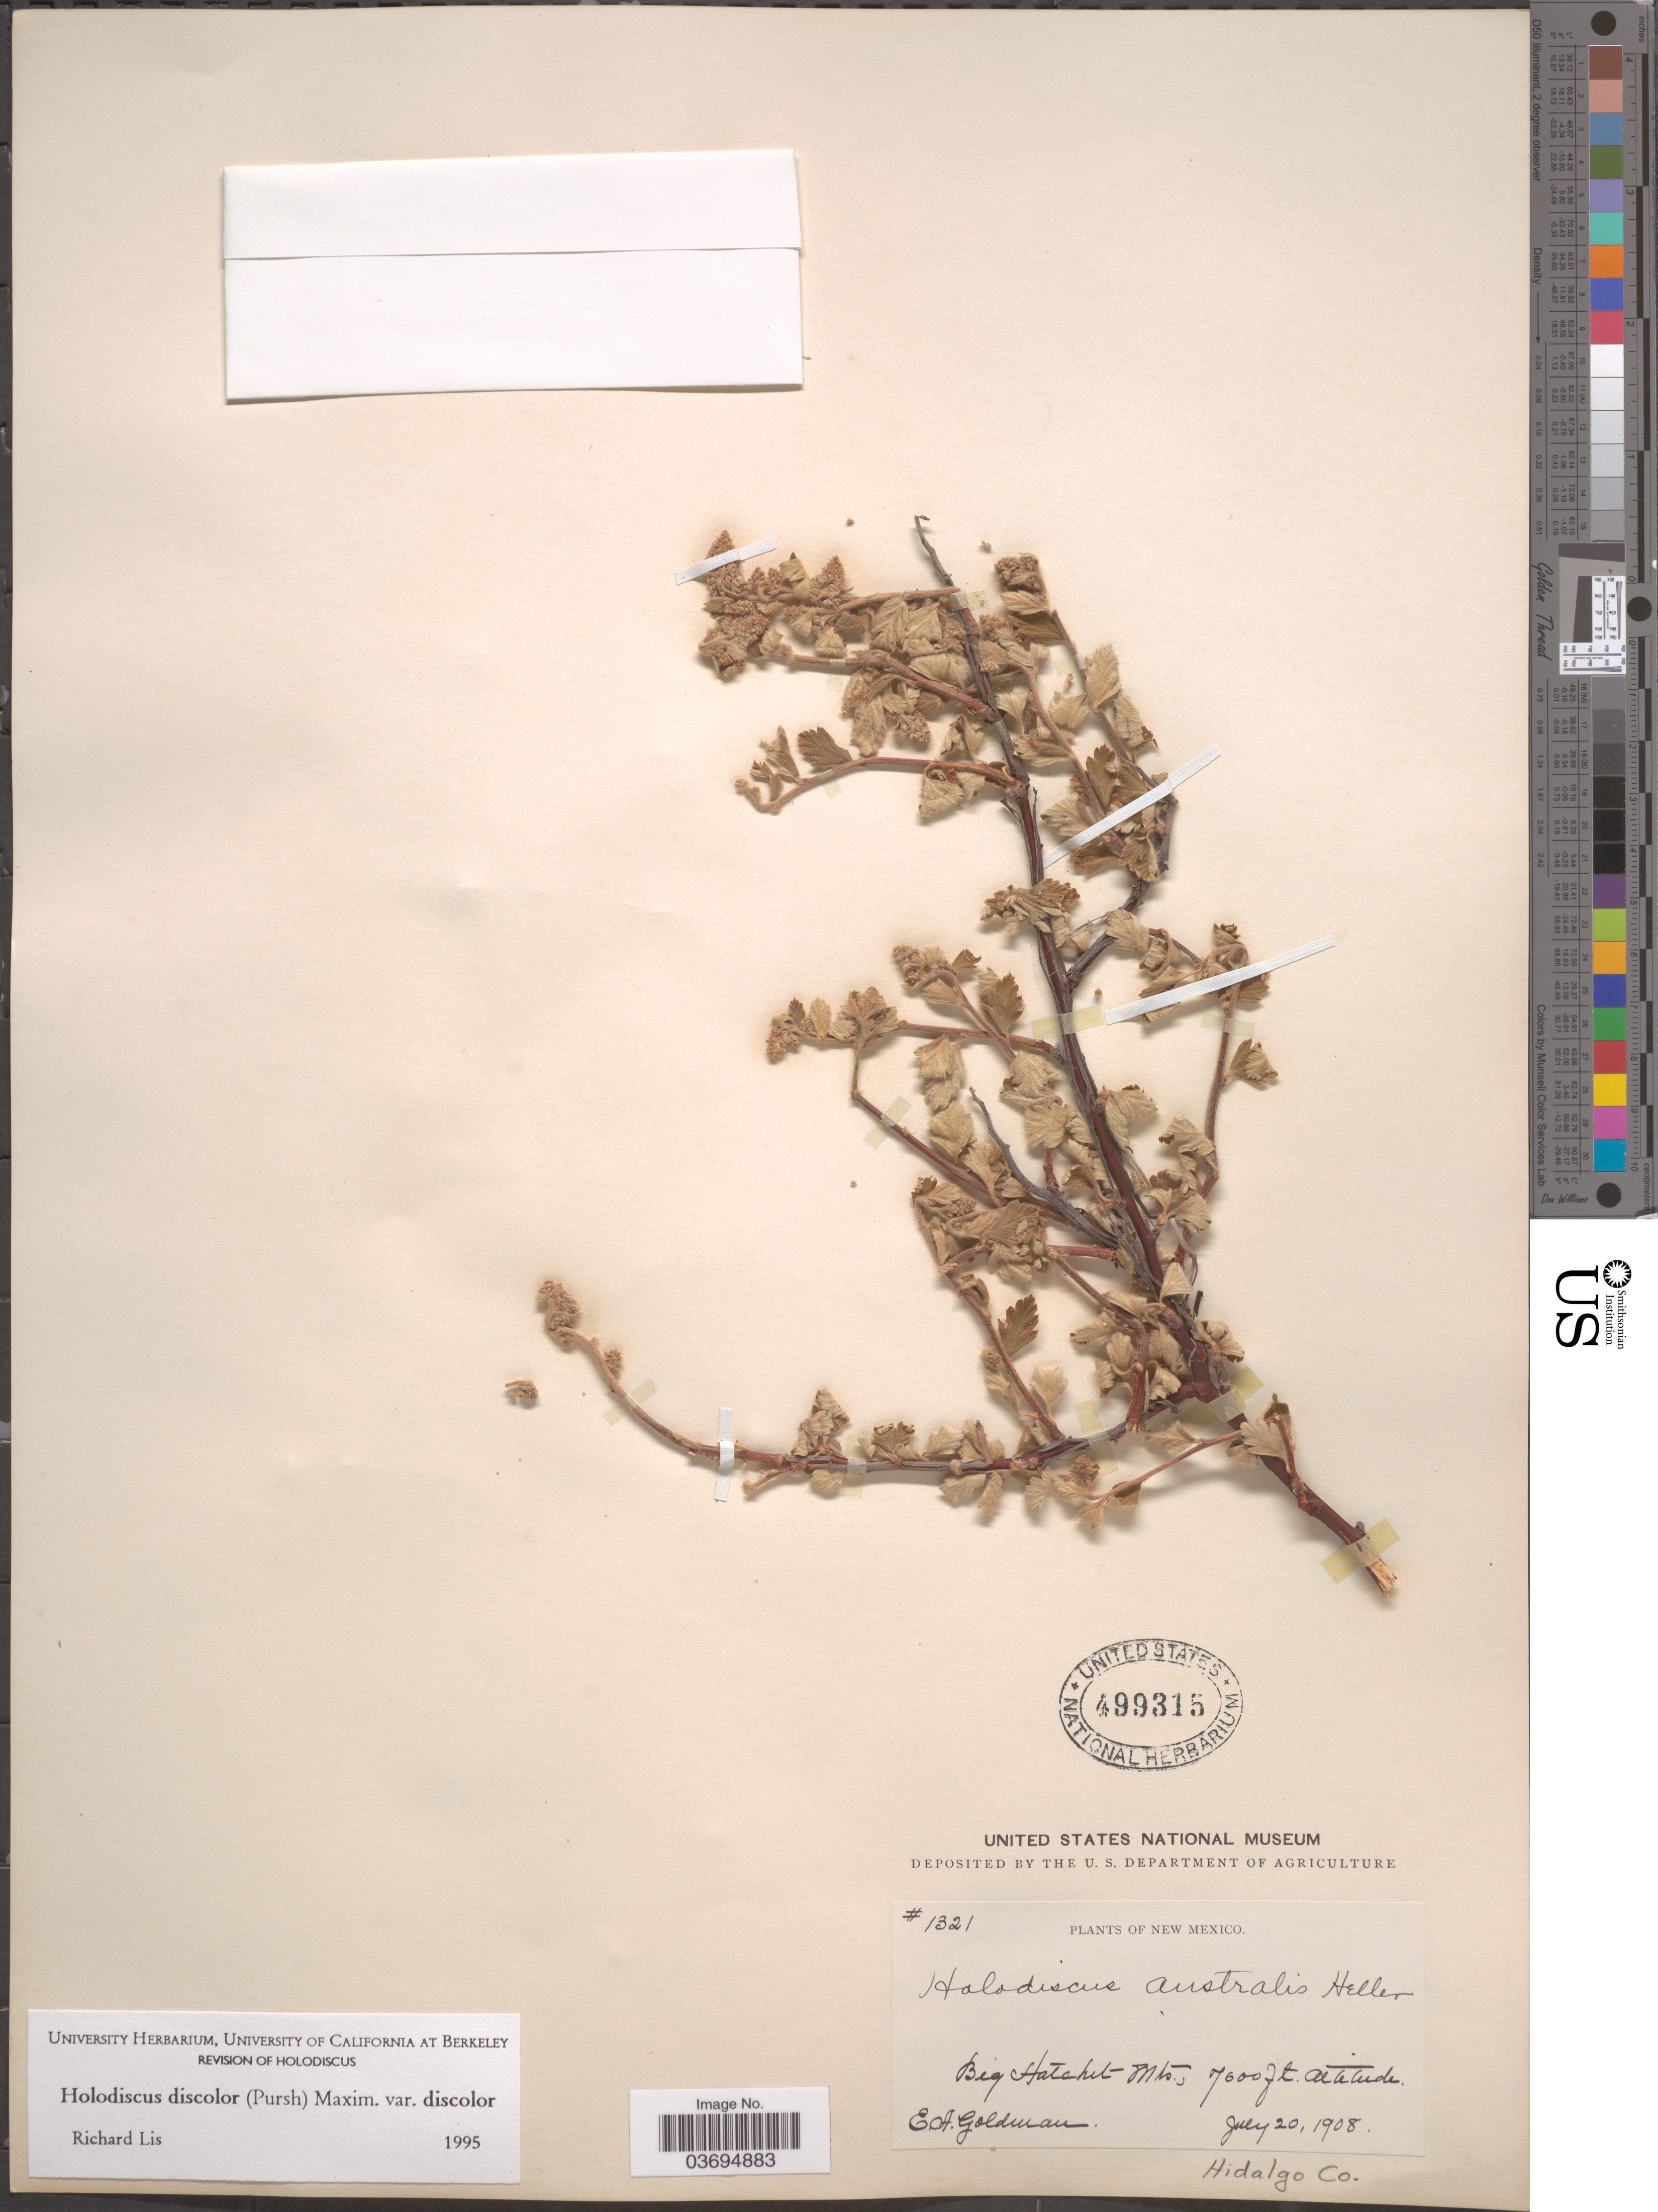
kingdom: Plantae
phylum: Tracheophyta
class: Magnoliopsida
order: Rosales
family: Rosaceae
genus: Holodiscus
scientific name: Holodiscus discolor var. discolor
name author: (Pursh) Maxim.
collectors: E. A. Goldman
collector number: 1321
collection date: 1908-07-20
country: United States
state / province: New Mexico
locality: Big Hatchet Mts. Hidalgo Co.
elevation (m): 2316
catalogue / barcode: US 499315